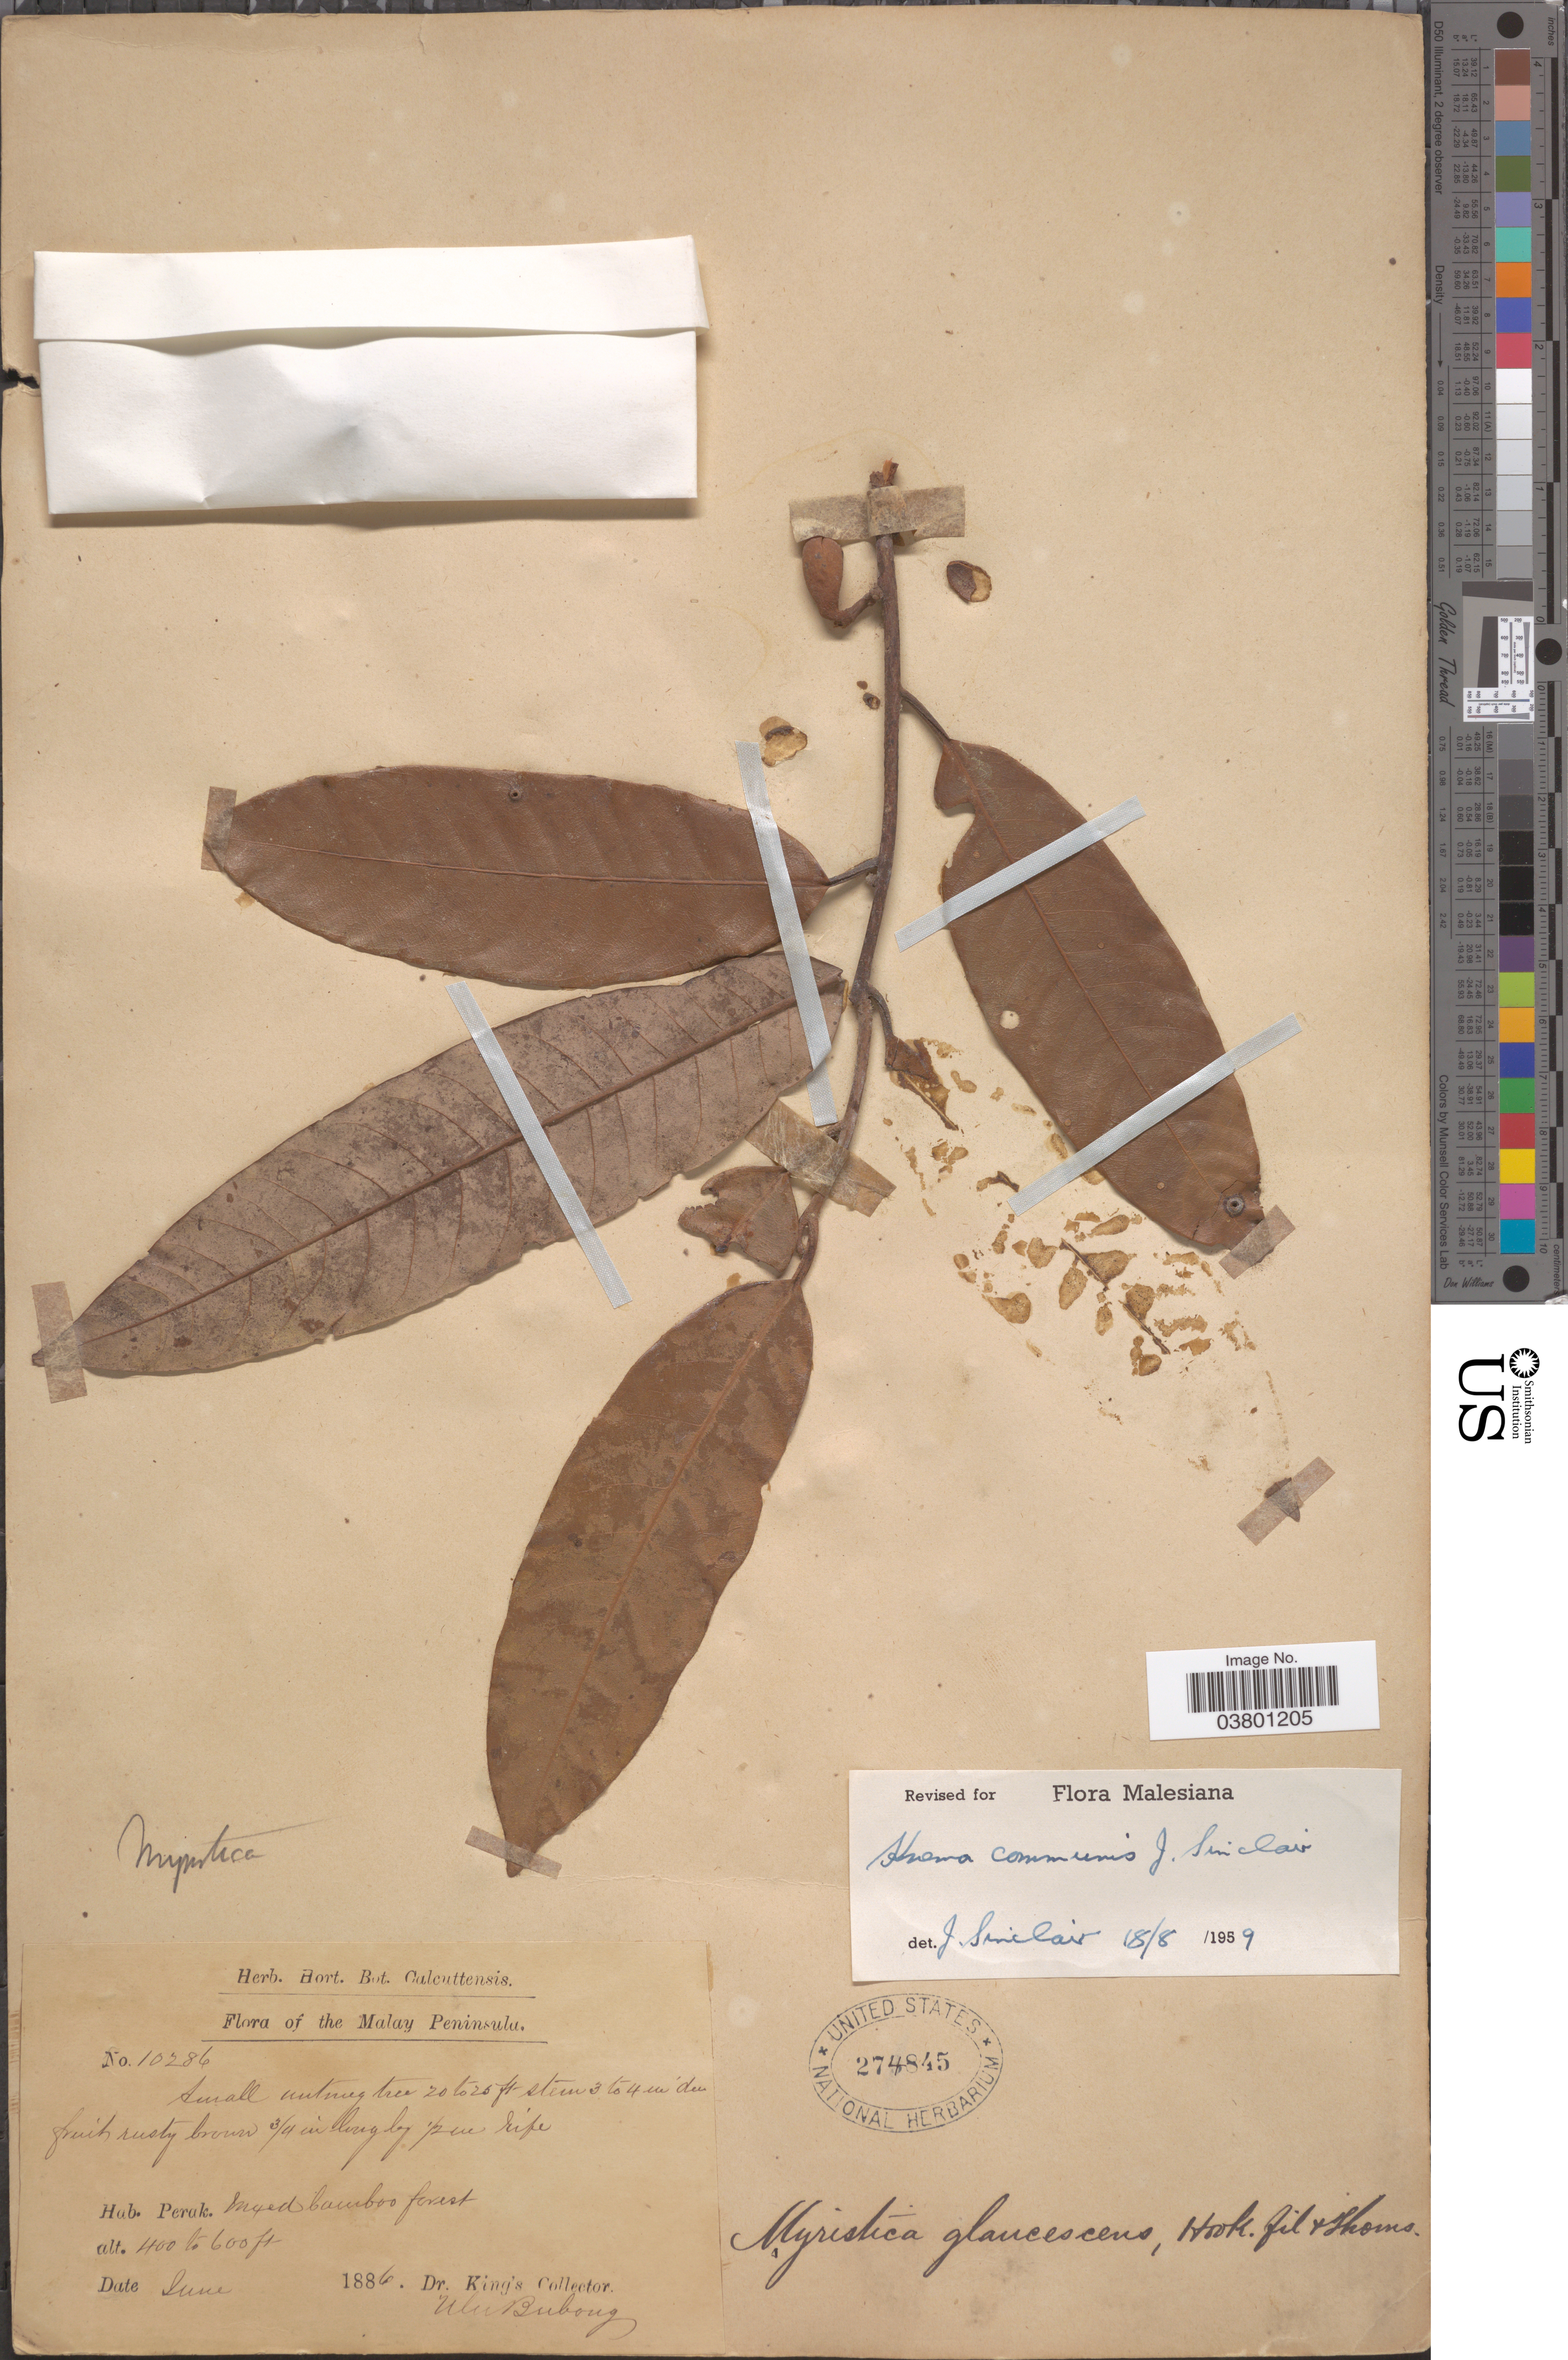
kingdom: Plantae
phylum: Tracheophyta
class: Magnoliopsida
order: Magnoliales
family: Myristicaceae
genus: Knema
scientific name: Knema communis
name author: J. Sinclair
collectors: Dr. King's collector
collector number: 10286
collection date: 1886-06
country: Malaysia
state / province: Perak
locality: The Malay Peninsula.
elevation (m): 122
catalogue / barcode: US 274845